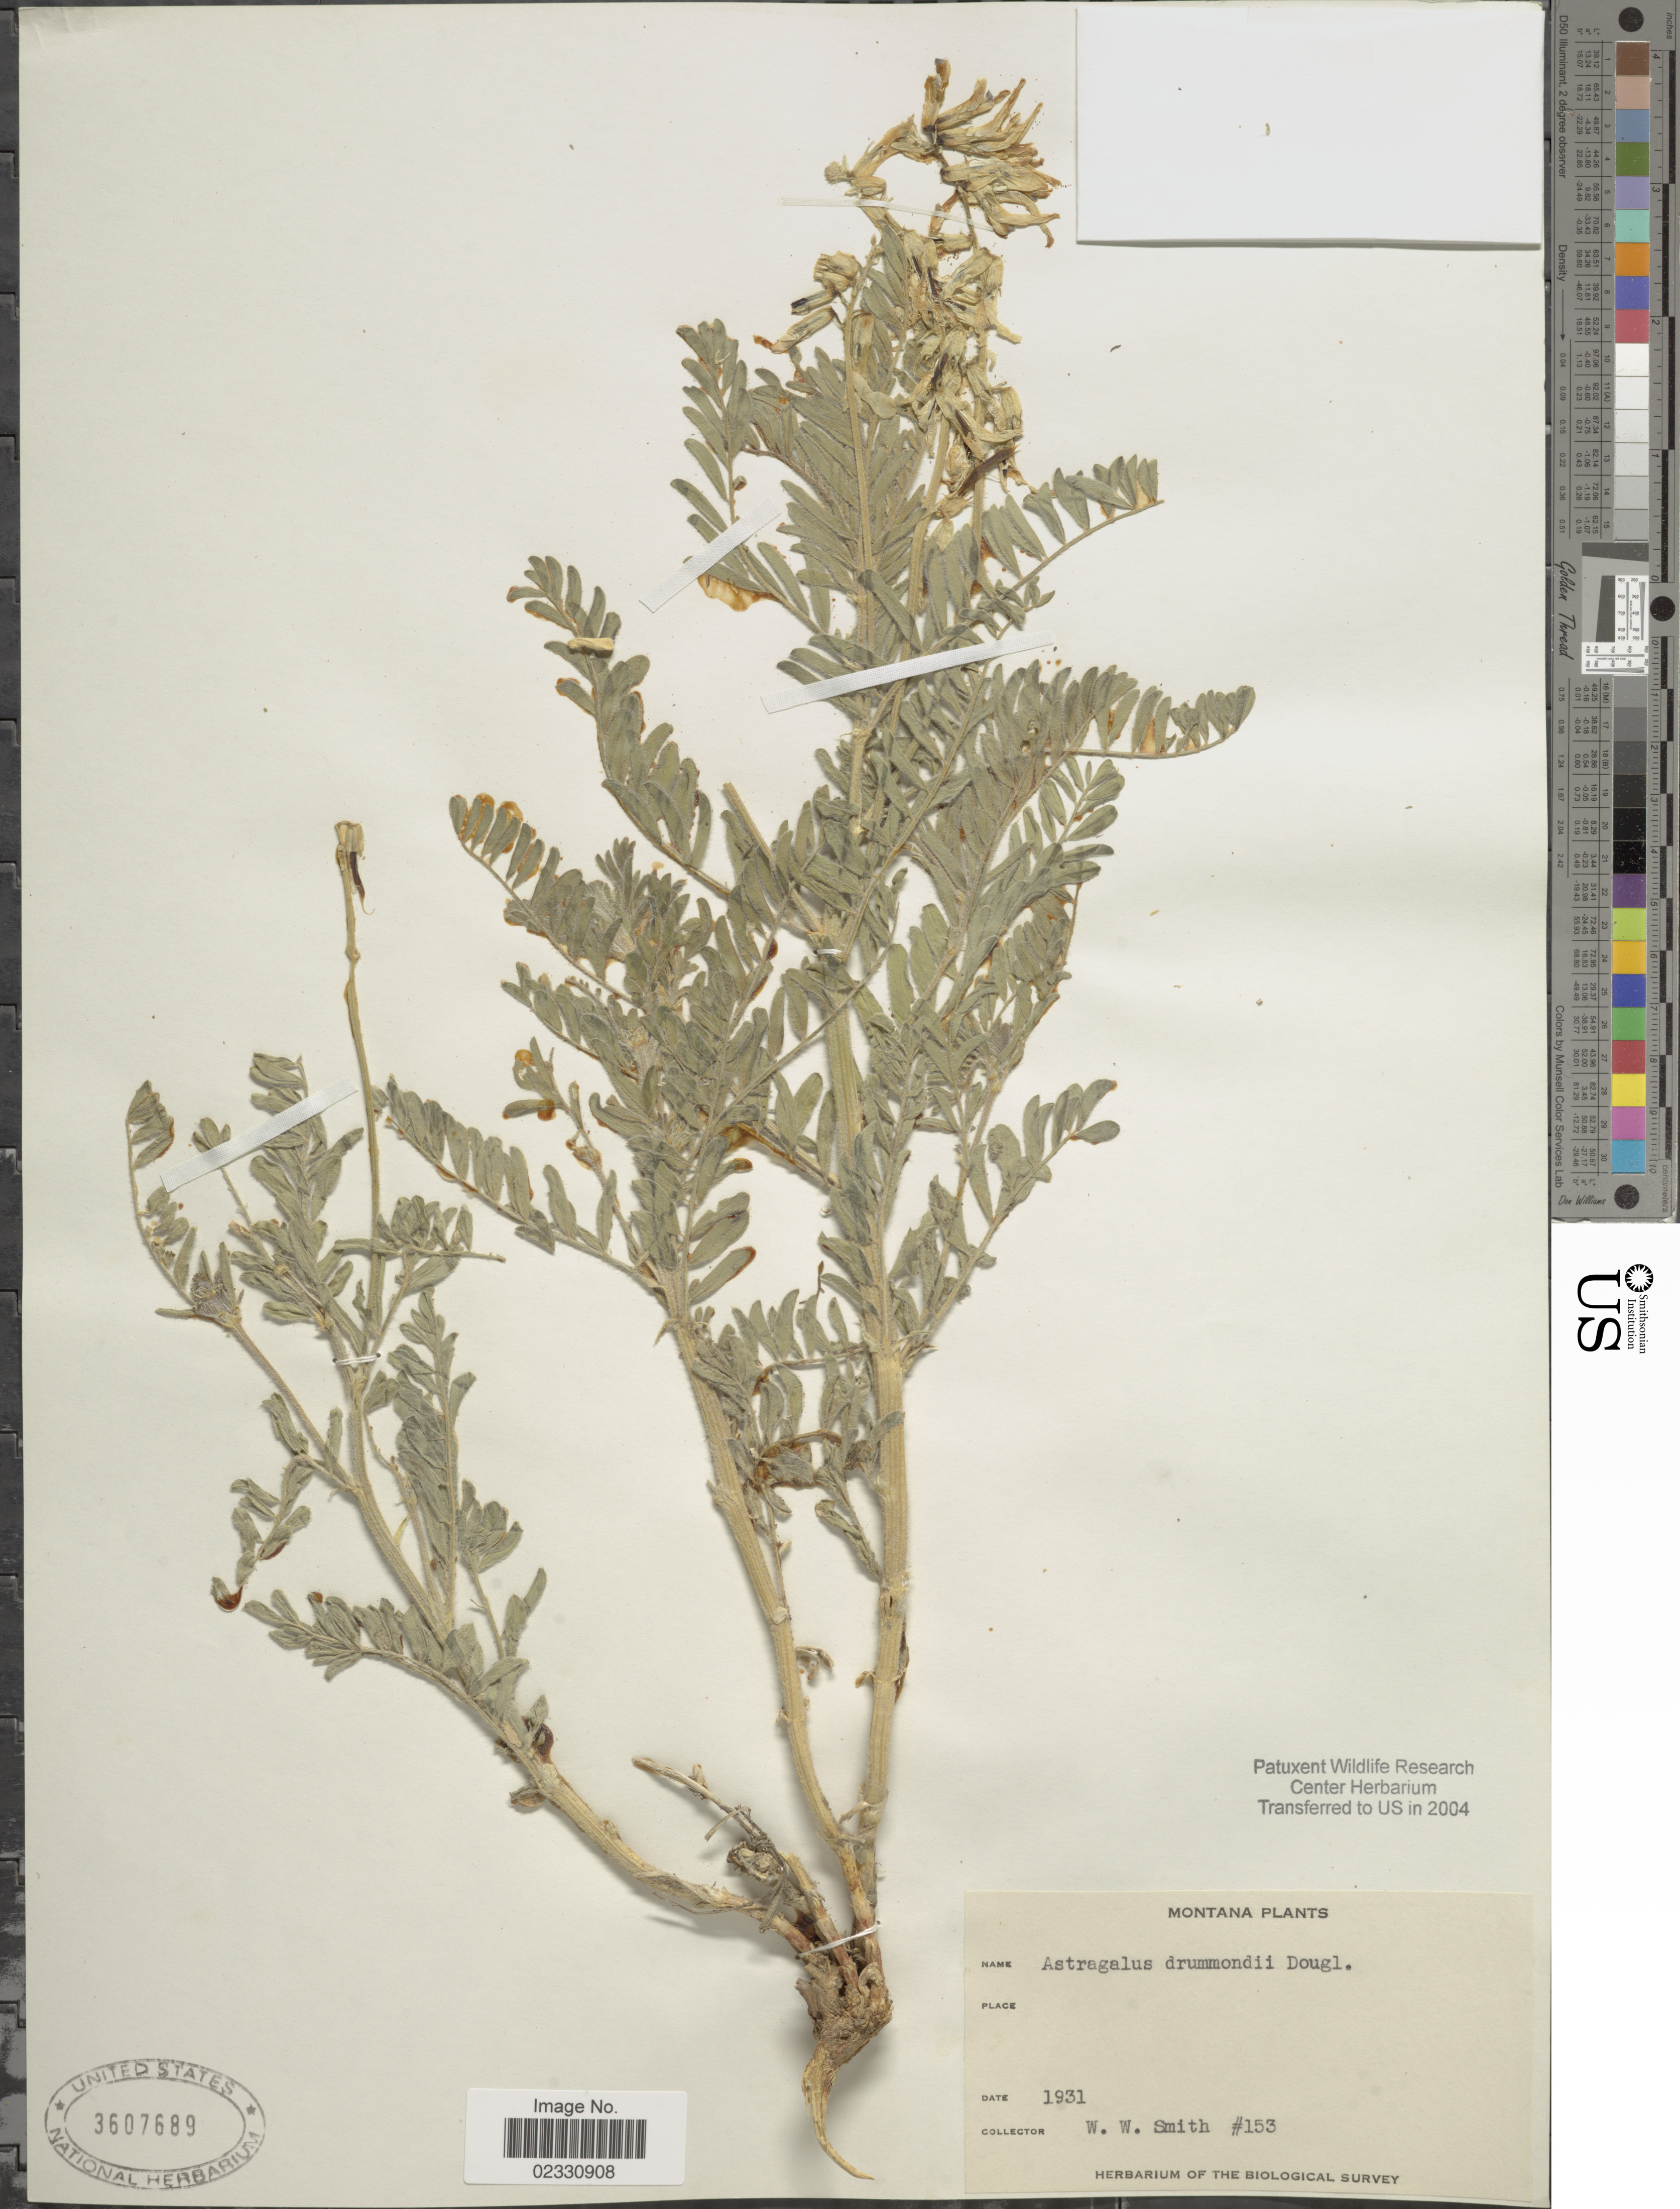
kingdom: Plantae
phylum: Tracheophyta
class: Magnoliopsida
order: Fabales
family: Fabaceae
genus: Astragalus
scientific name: Astragalus drummondii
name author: Hook.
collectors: W. W. Smith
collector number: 153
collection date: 1931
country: United States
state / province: Montana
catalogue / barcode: US 3607689